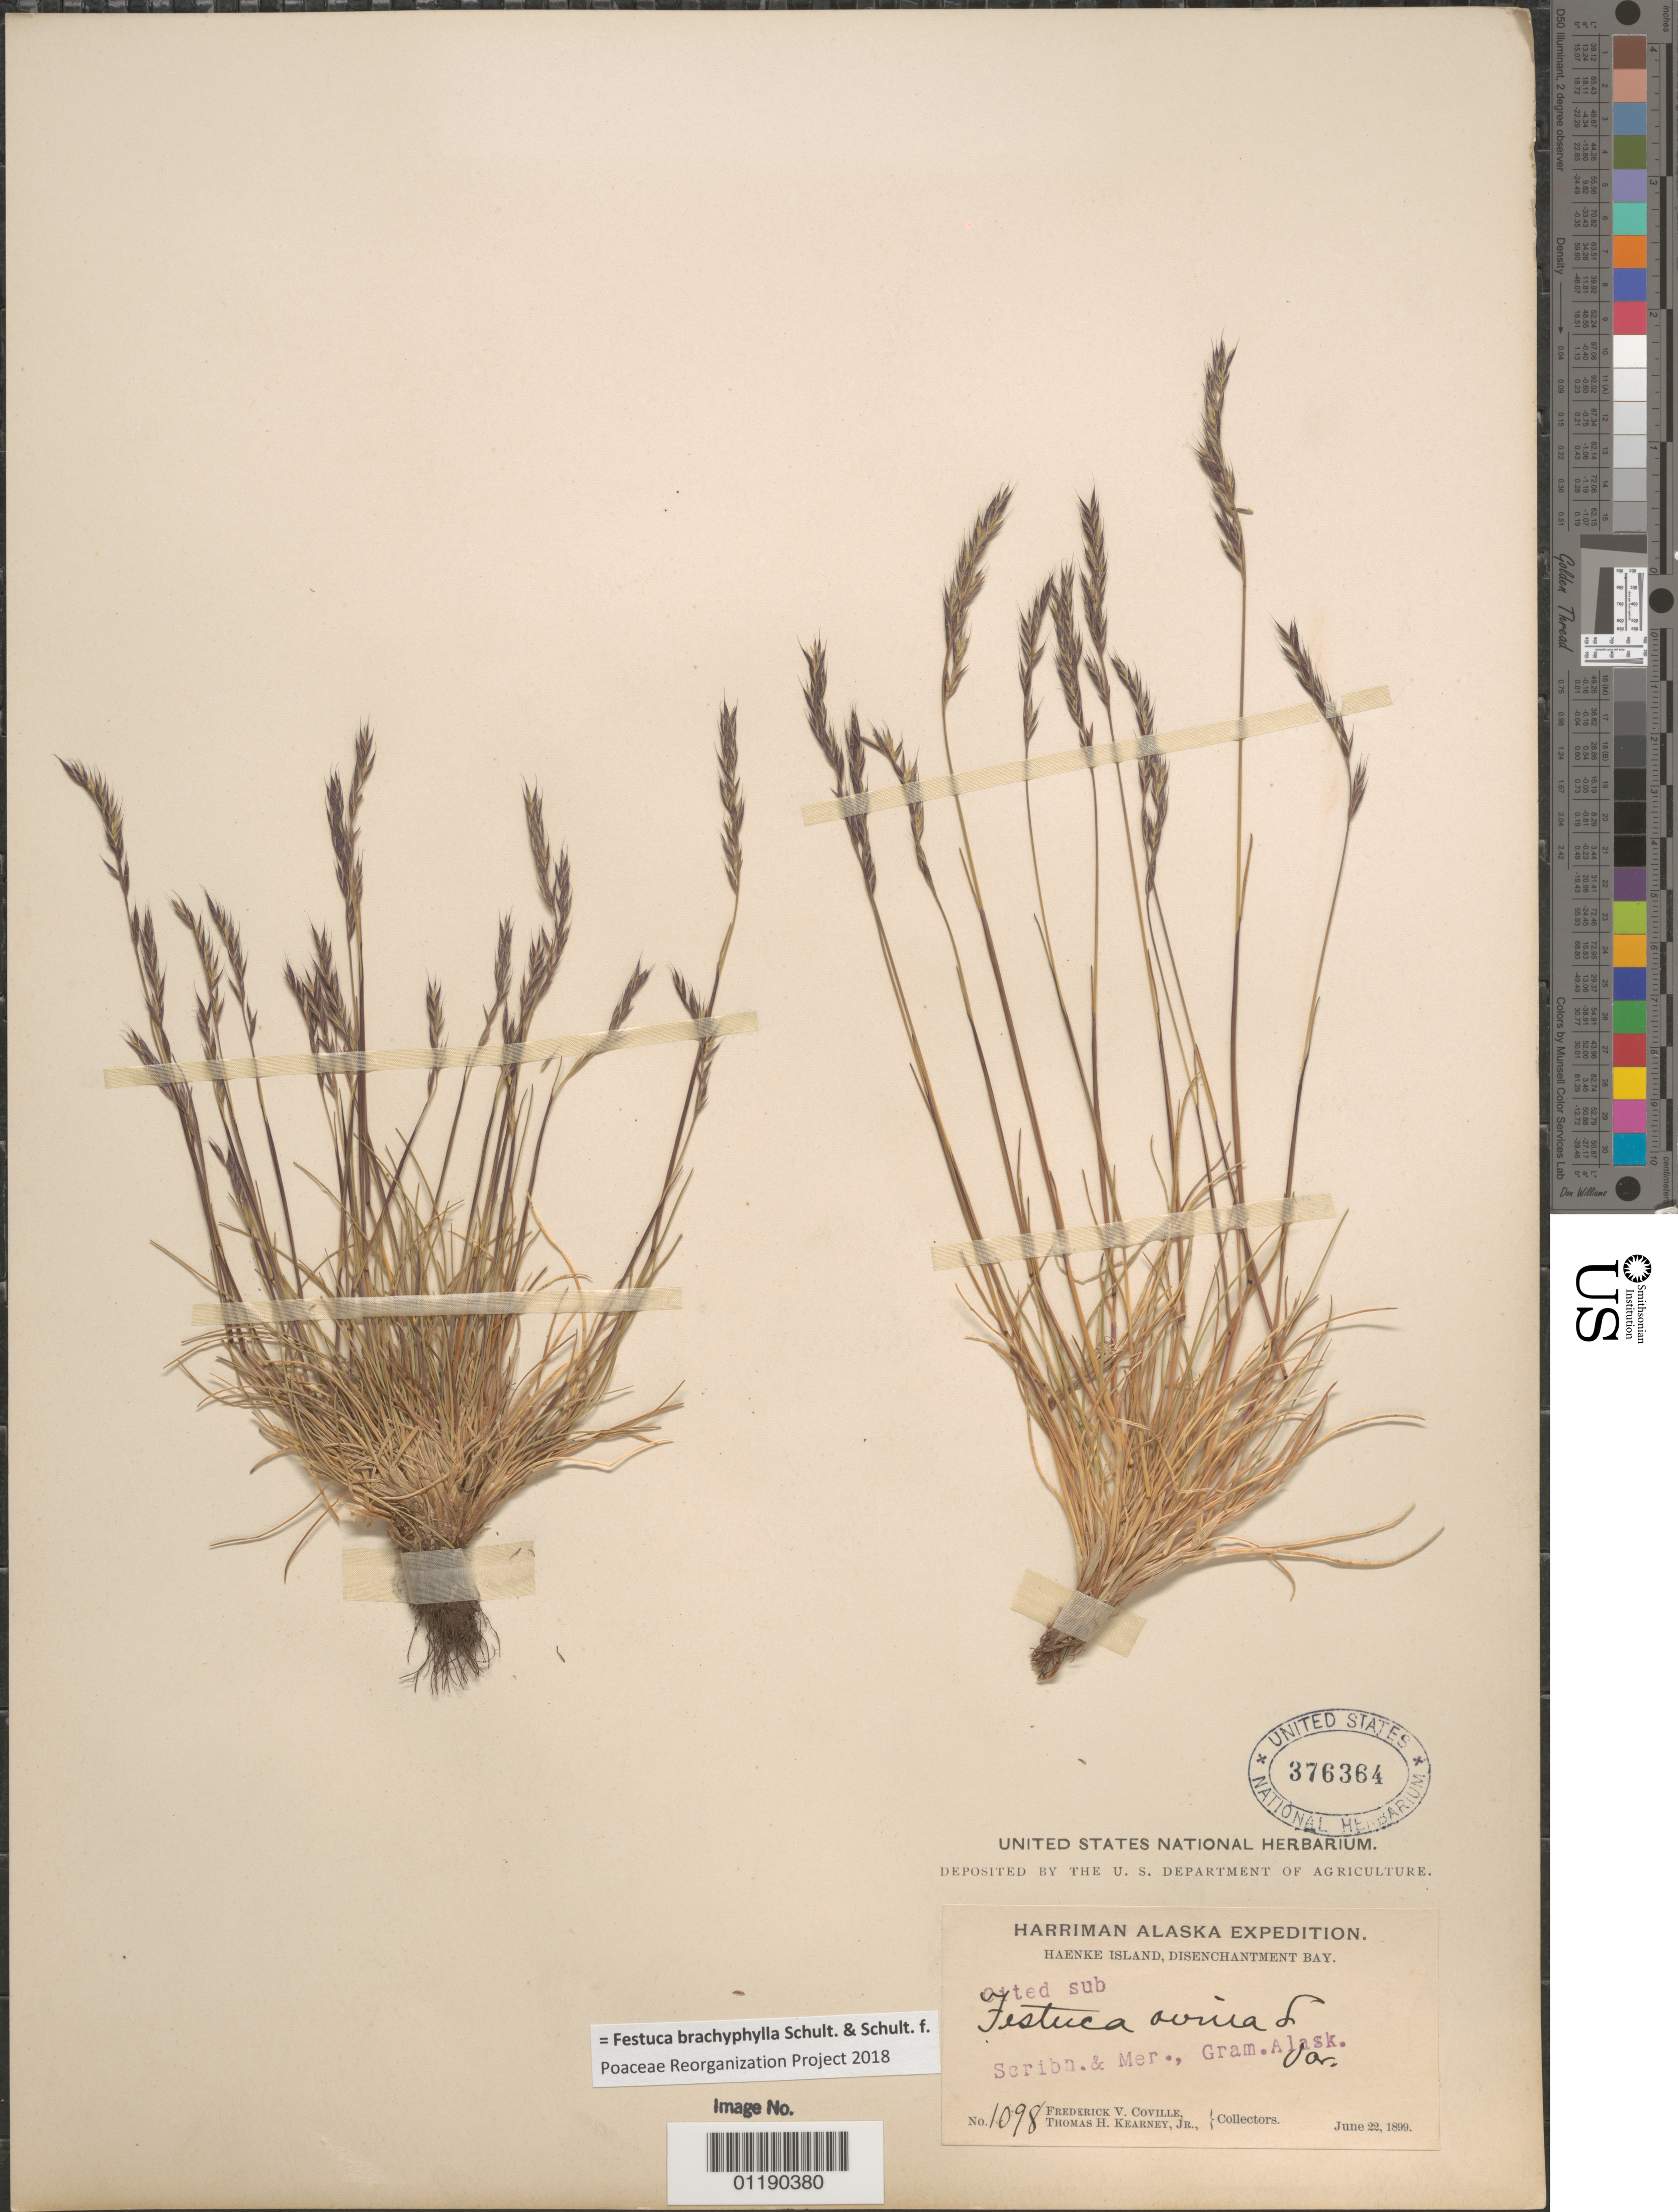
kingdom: Plantae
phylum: Tracheophyta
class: Liliopsida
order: Poales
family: Poaceae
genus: Festuca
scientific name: Festuca brachyphylla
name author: Schult. & Schult. f.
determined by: Poaceae Reorganization Project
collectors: F. V. Coville & T. H. Kearney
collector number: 1098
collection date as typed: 22 Jun 1899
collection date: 1899-06-22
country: United States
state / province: Alaska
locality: Haenke Island,Disenchantment Bay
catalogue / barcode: US 376364